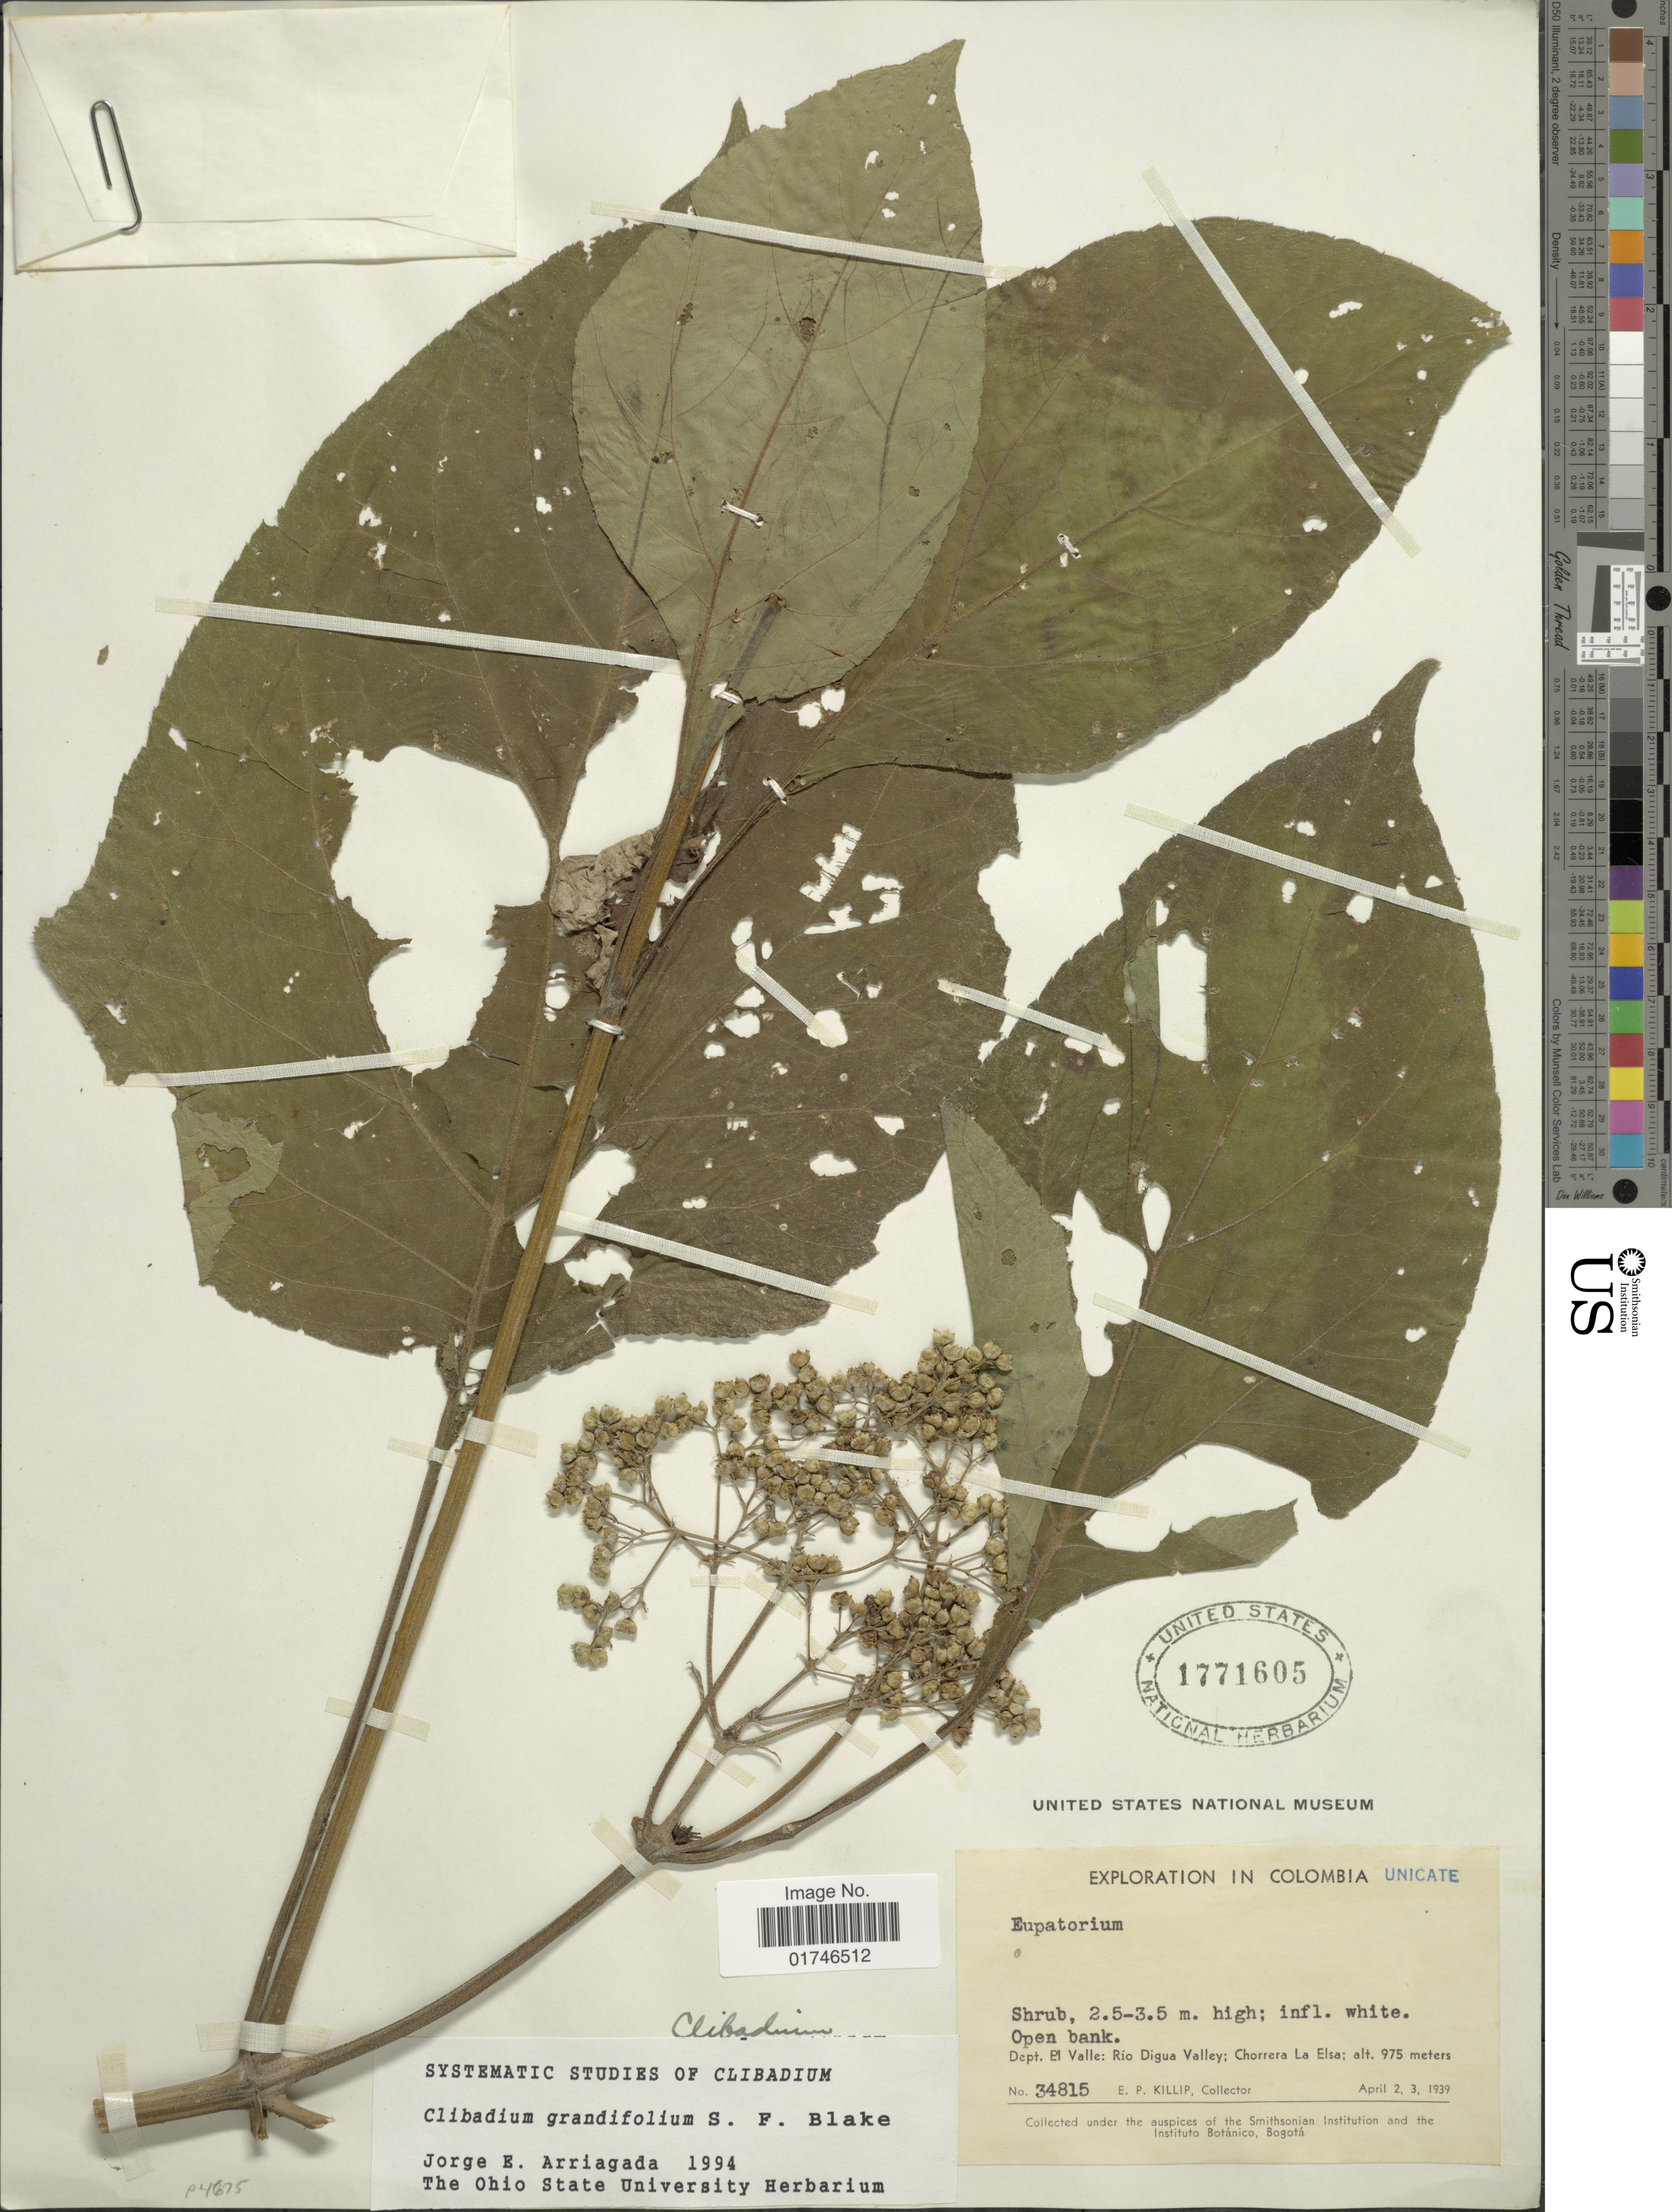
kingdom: Plantae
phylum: Tracheophyta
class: Magnoliopsida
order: Asterales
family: Asteraceae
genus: Clibadium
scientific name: Clibadium grandifolium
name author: S.F. Blake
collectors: E. P. Killip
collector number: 34815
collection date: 1939-04-02/1939-04-03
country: Colombia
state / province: Valle del Cauca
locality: Dept. El Valle: Rio Digua Valley; Chorrea La Elsa.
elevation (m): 975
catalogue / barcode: US 1771605